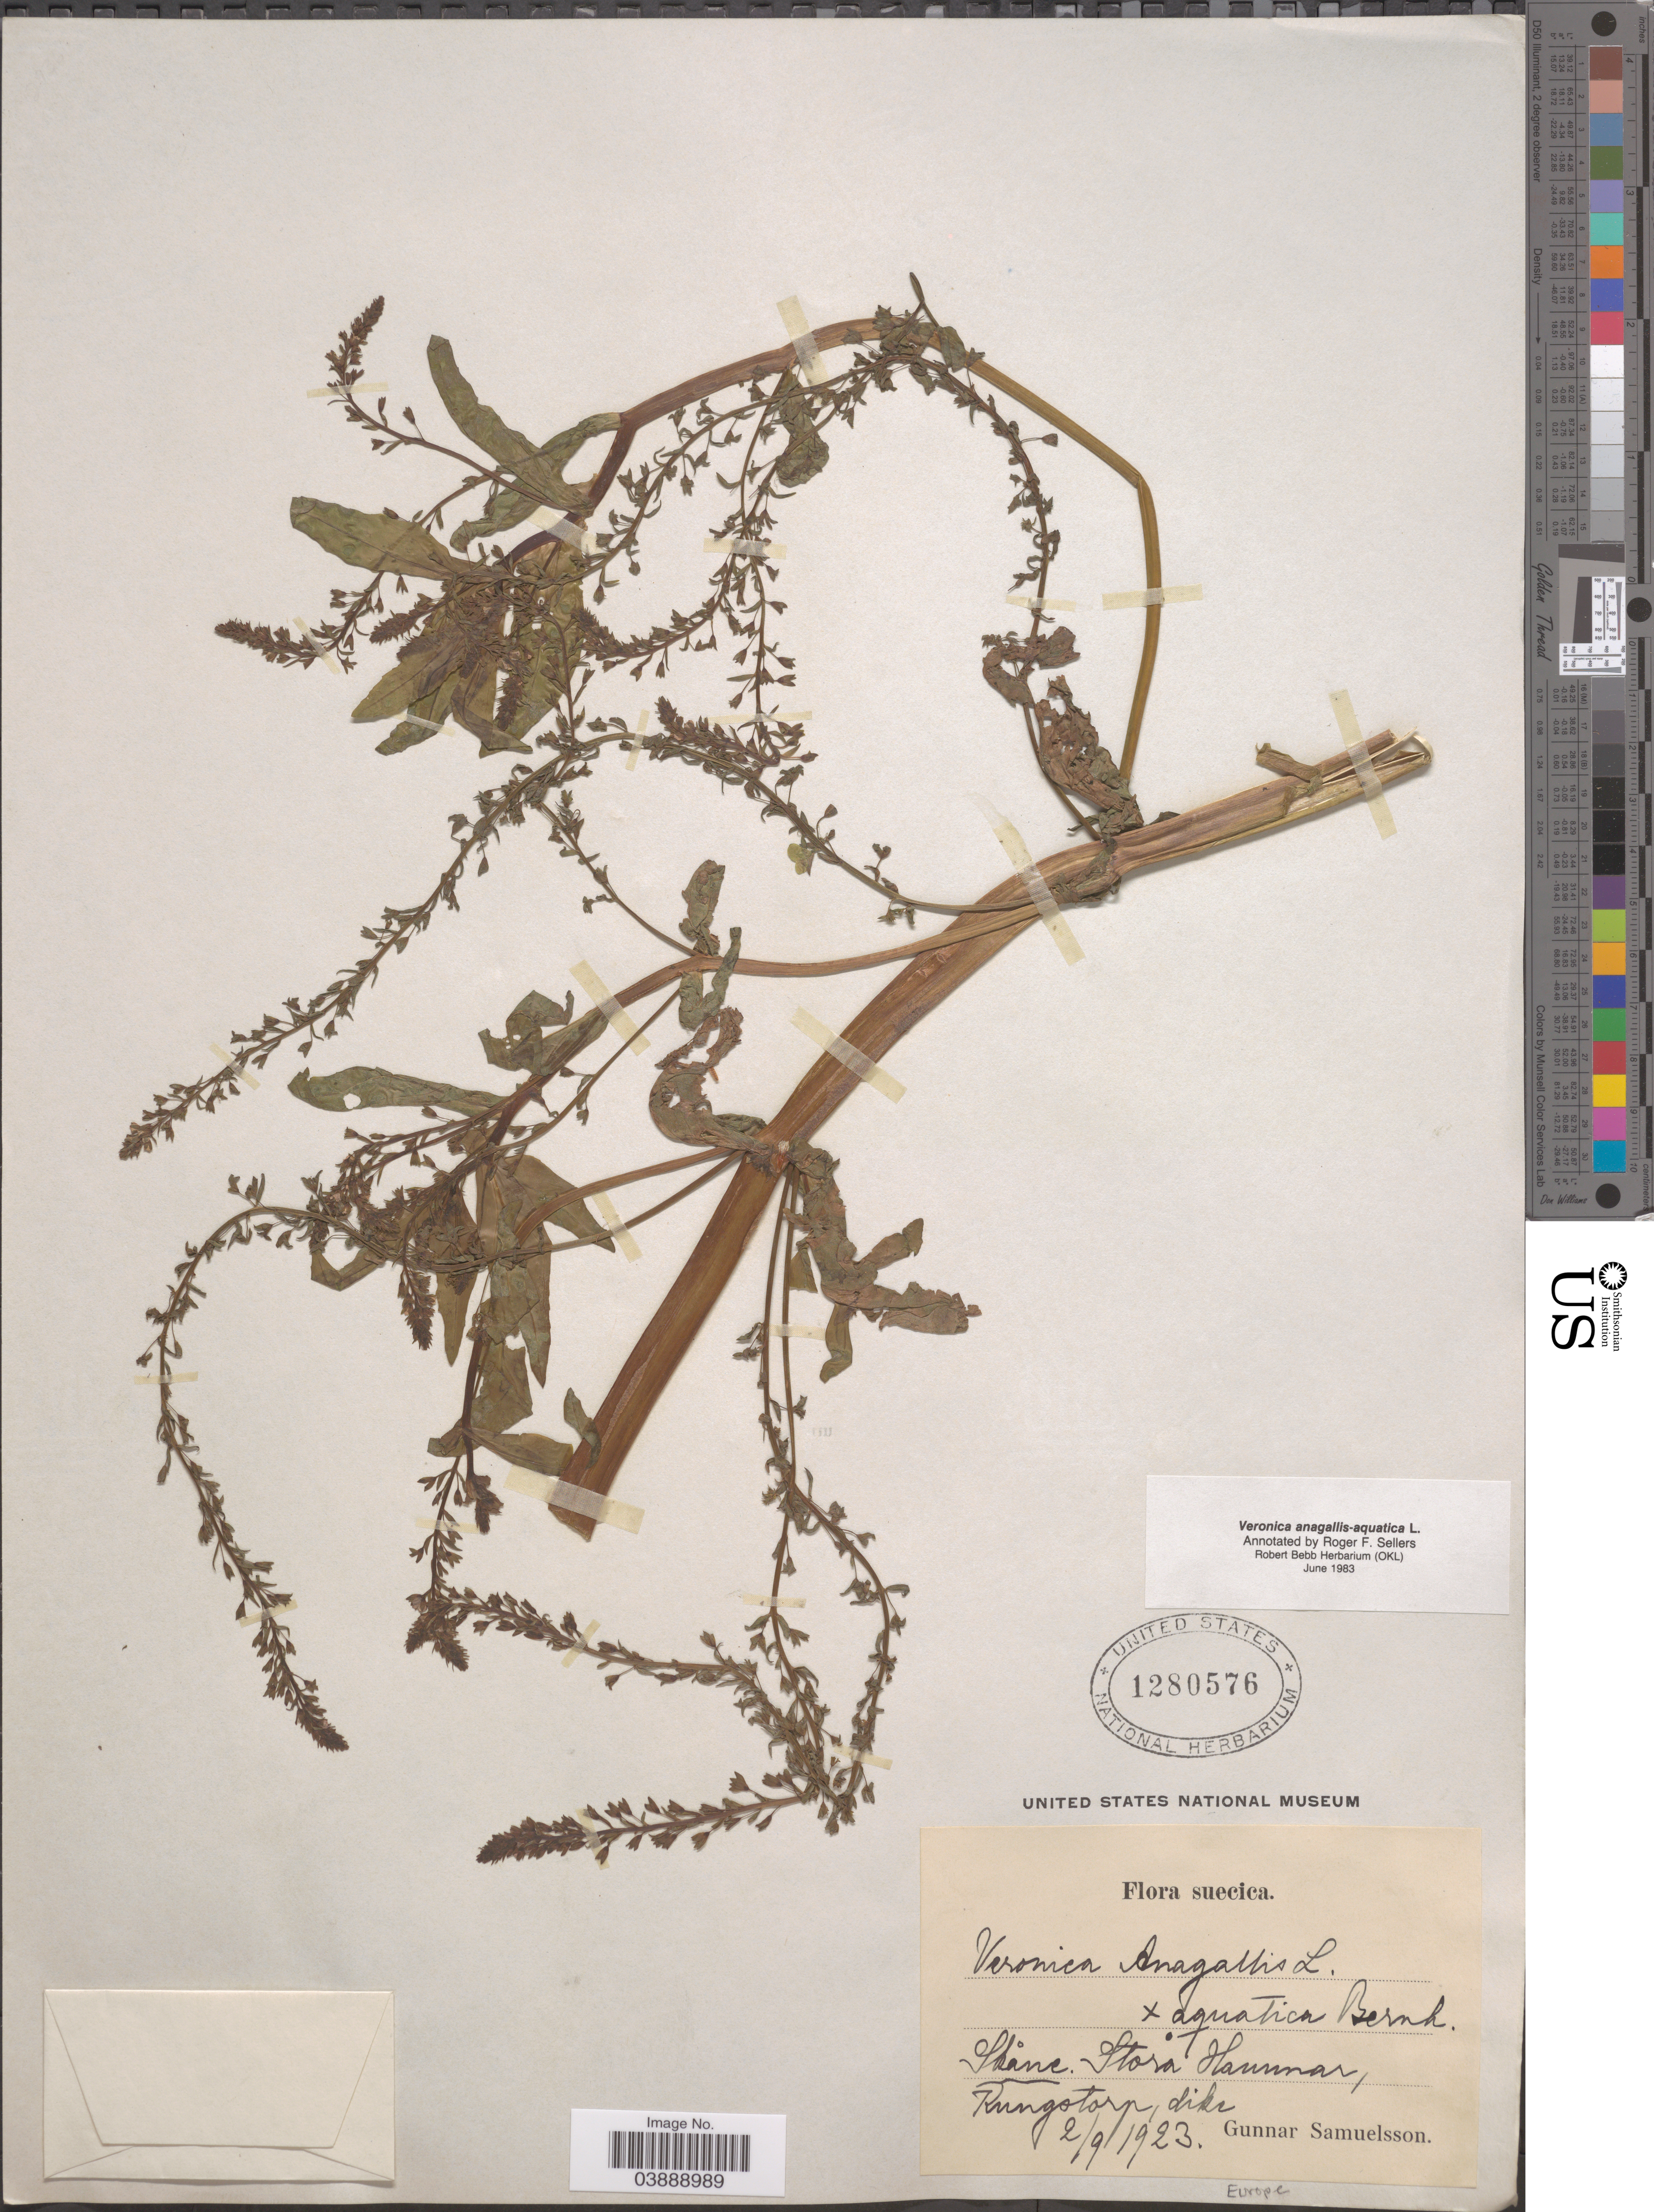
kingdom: Plantae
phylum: Tracheophyta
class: Magnoliopsida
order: Lamiales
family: Plantaginaceae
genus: Veronica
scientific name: Veronica anagallis-aquatica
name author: L.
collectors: G. Samuelsson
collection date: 1923-09-02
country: Sweden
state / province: Skåne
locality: Suecica. Stora Hammar. Rungstorn dike.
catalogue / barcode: US 1280576